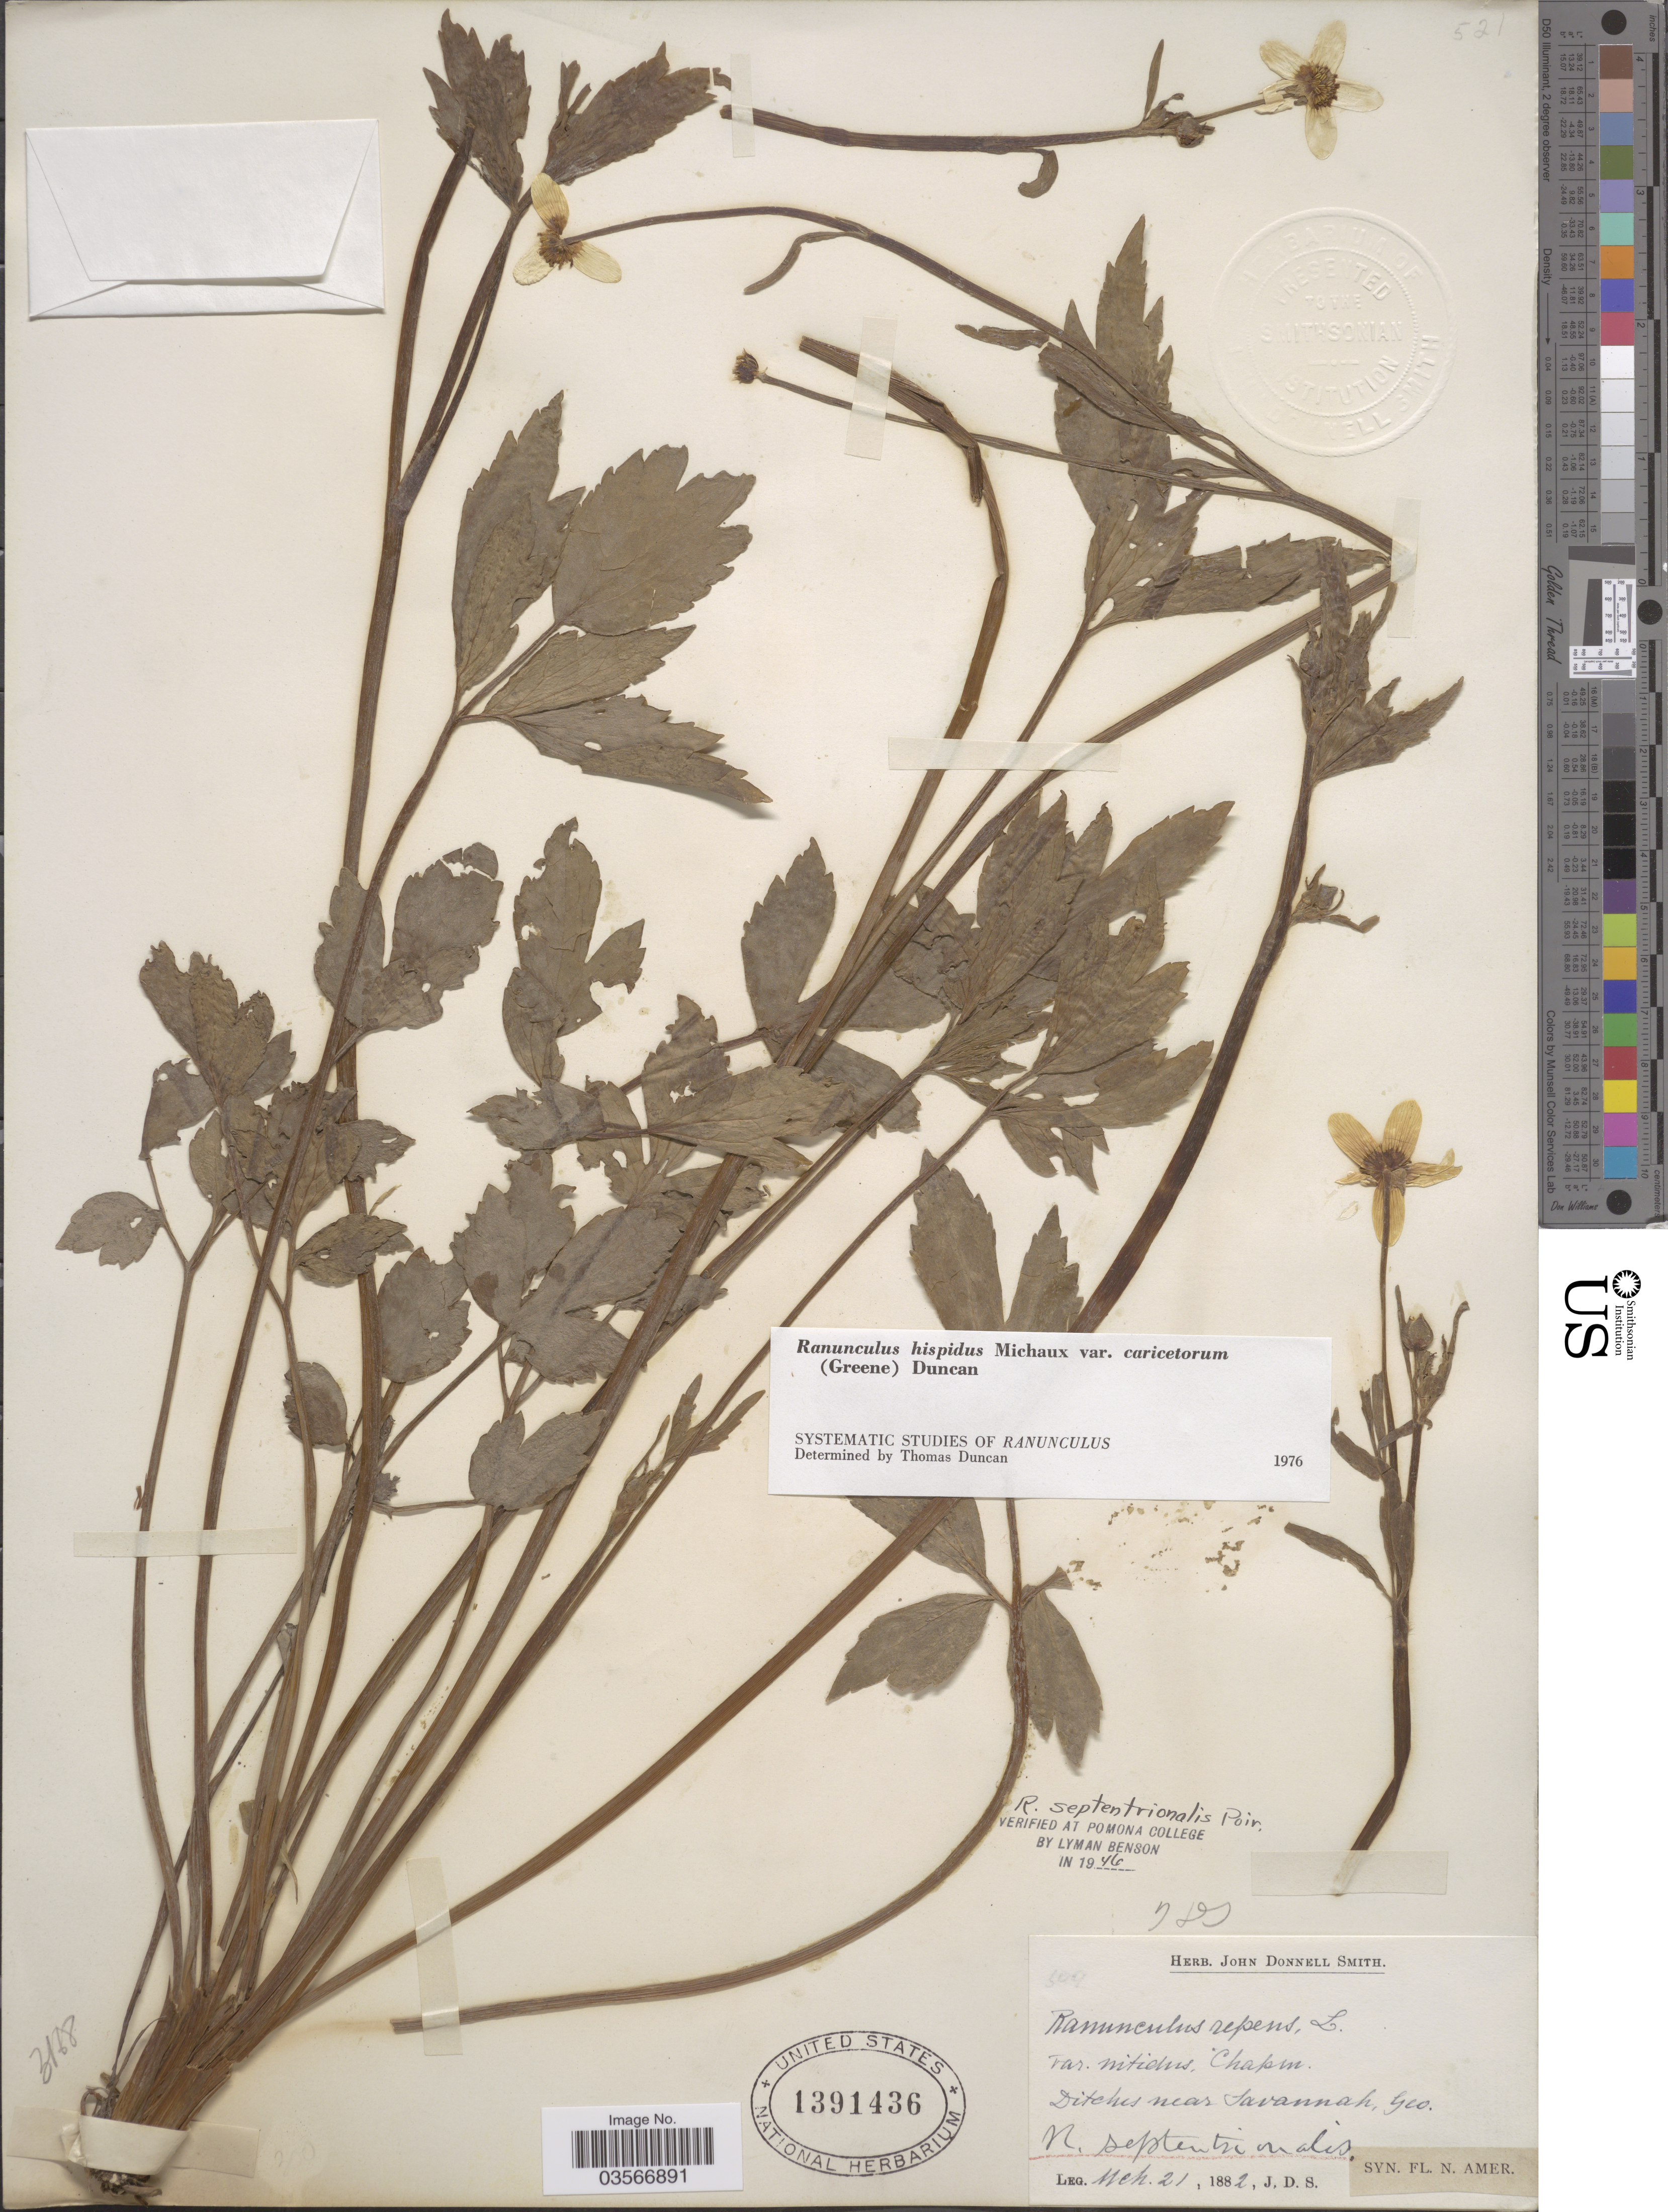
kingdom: Plantae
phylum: Tracheophyta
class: Magnoliopsida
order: Ranunculales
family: Ranunculaceae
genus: Ranunculus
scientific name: Ranunculus hispidus var. caricetorum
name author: Michx.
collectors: J. Donnell Smith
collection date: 1882-03-21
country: United States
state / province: Georgia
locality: Ditches near Savannah.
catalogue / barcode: US 1391436